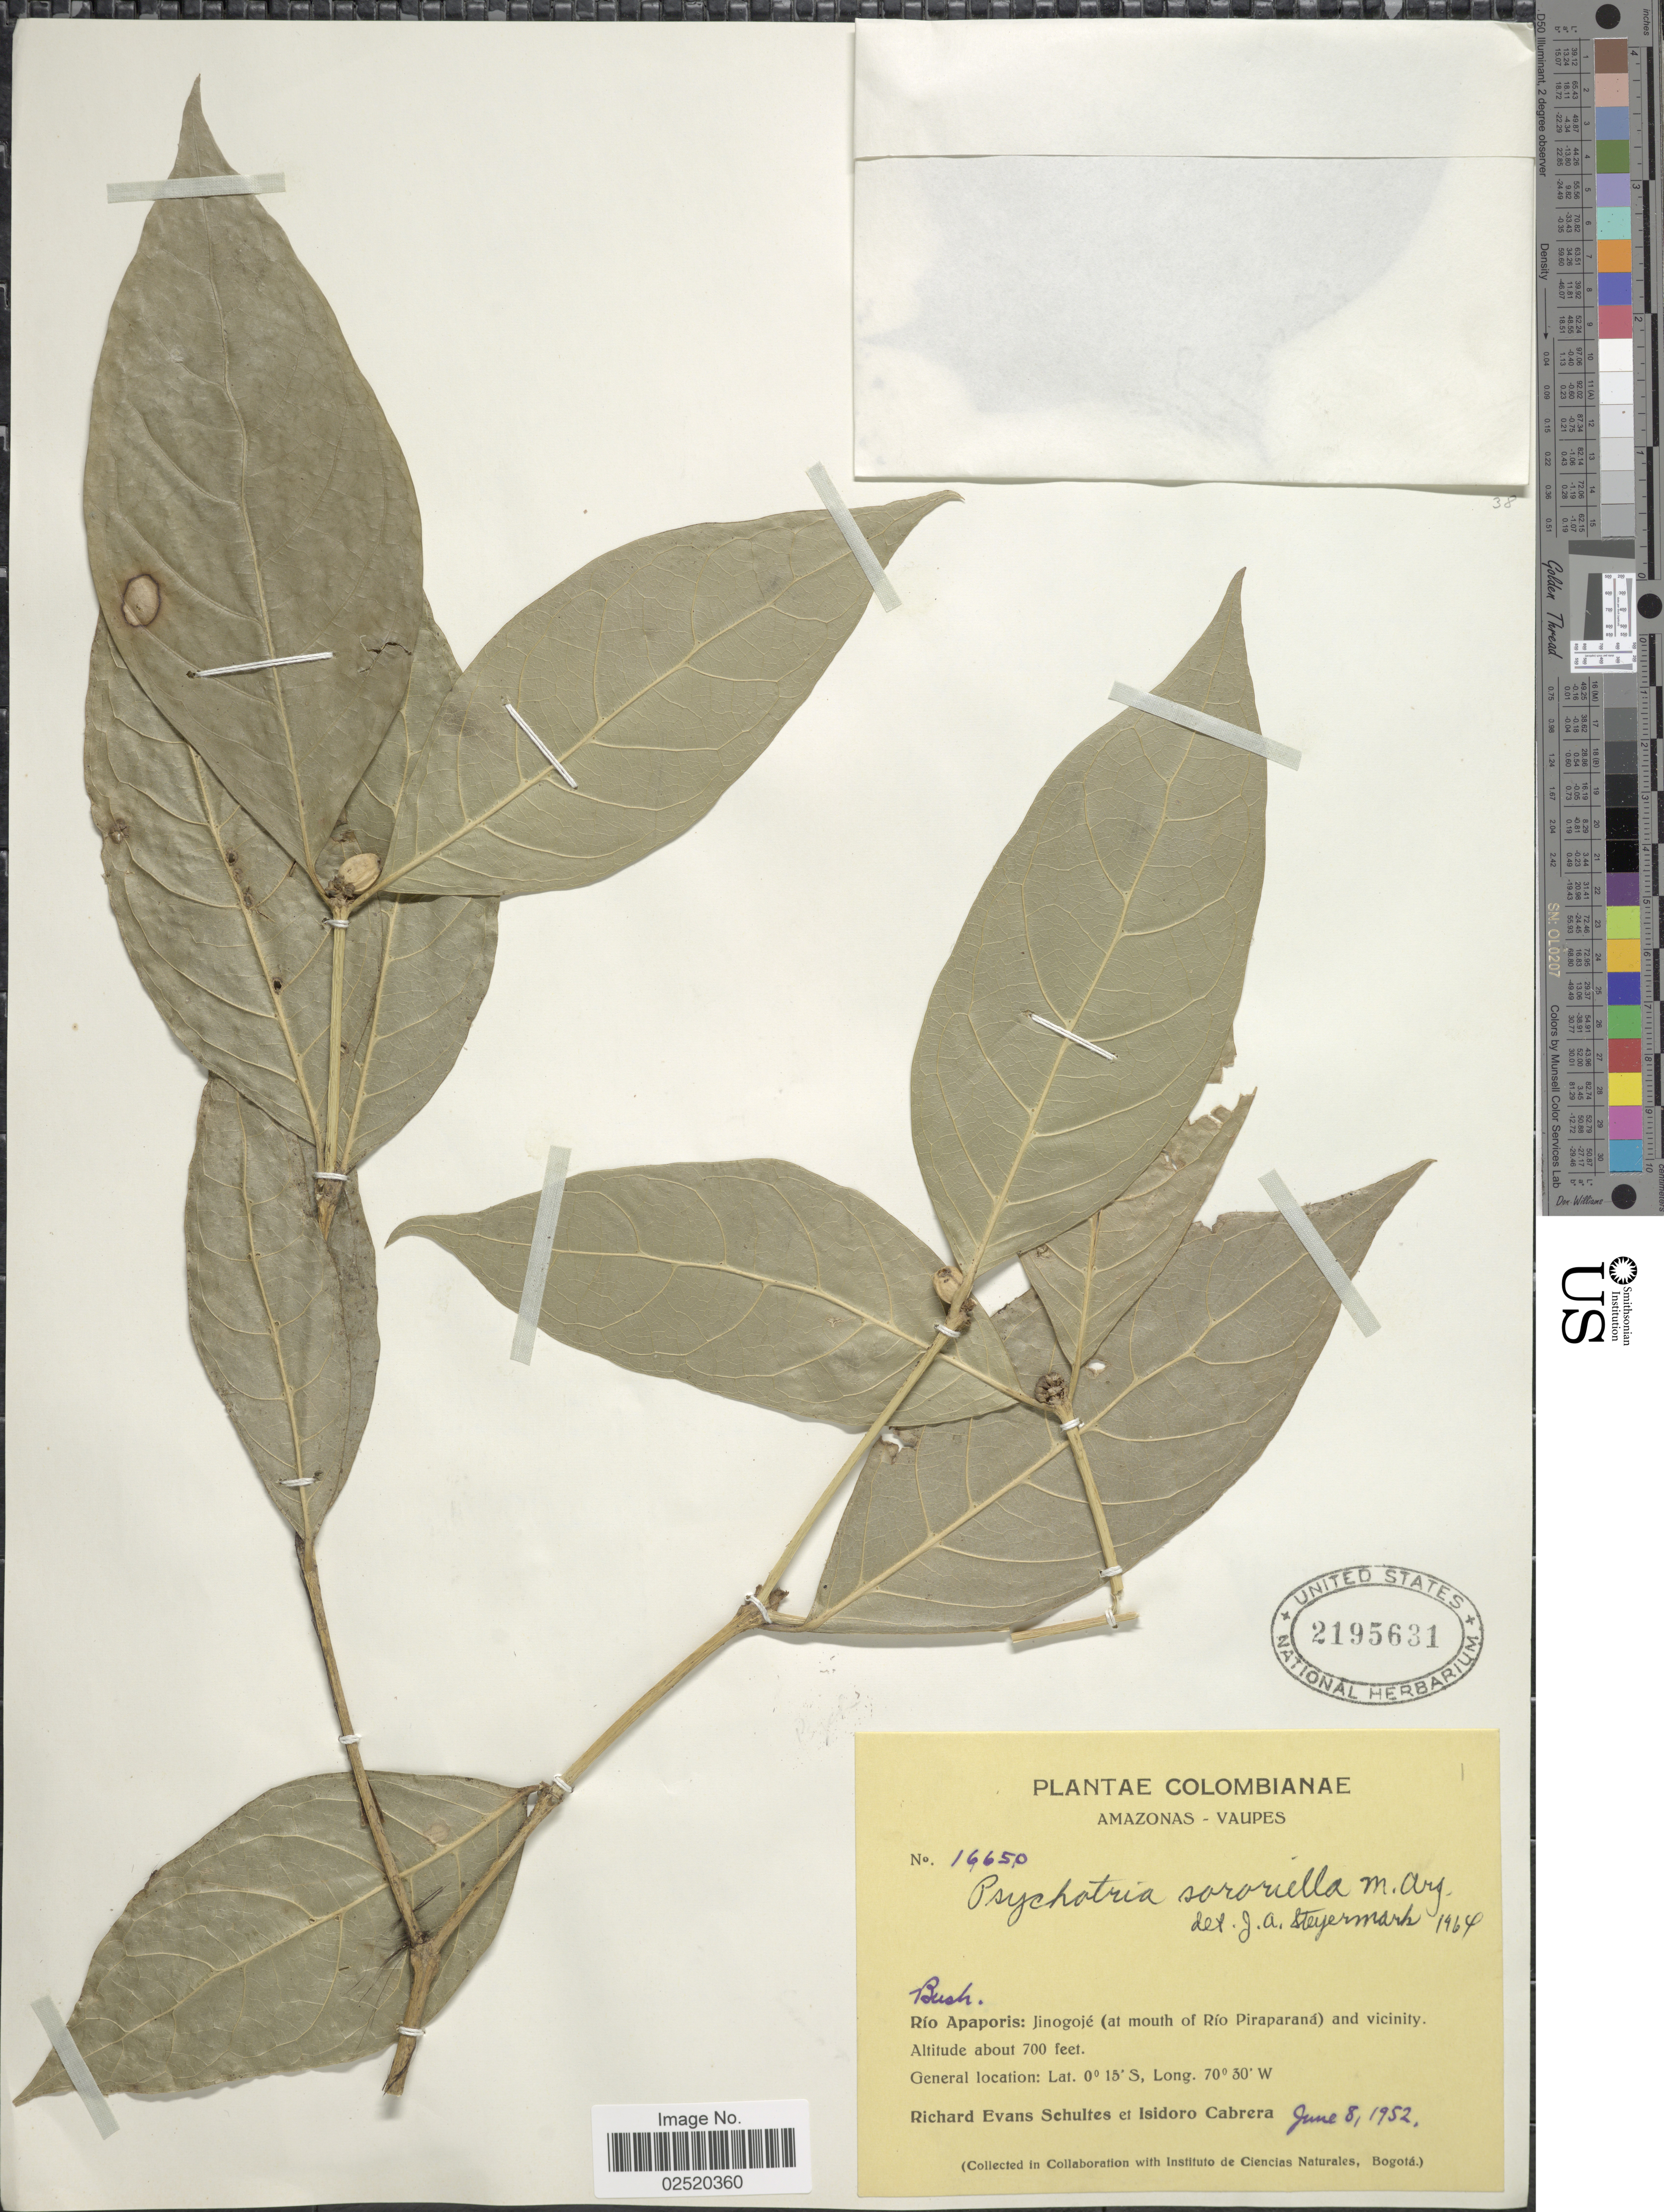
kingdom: Plantae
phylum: Tracheophyta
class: Magnoliopsida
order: Gentianales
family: Rubiaceae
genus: Psychotria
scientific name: Psychotria sororiella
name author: Müll. Arg.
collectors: R. E. Schultes & I. Cabrera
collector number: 16650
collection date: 1952-06-08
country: Colombia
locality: Amazonas-Vaupes, Rio Apaporis: Jinogoje (at mouth of Rio Piraparaná) and vicinity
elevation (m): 213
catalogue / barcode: US 2195631